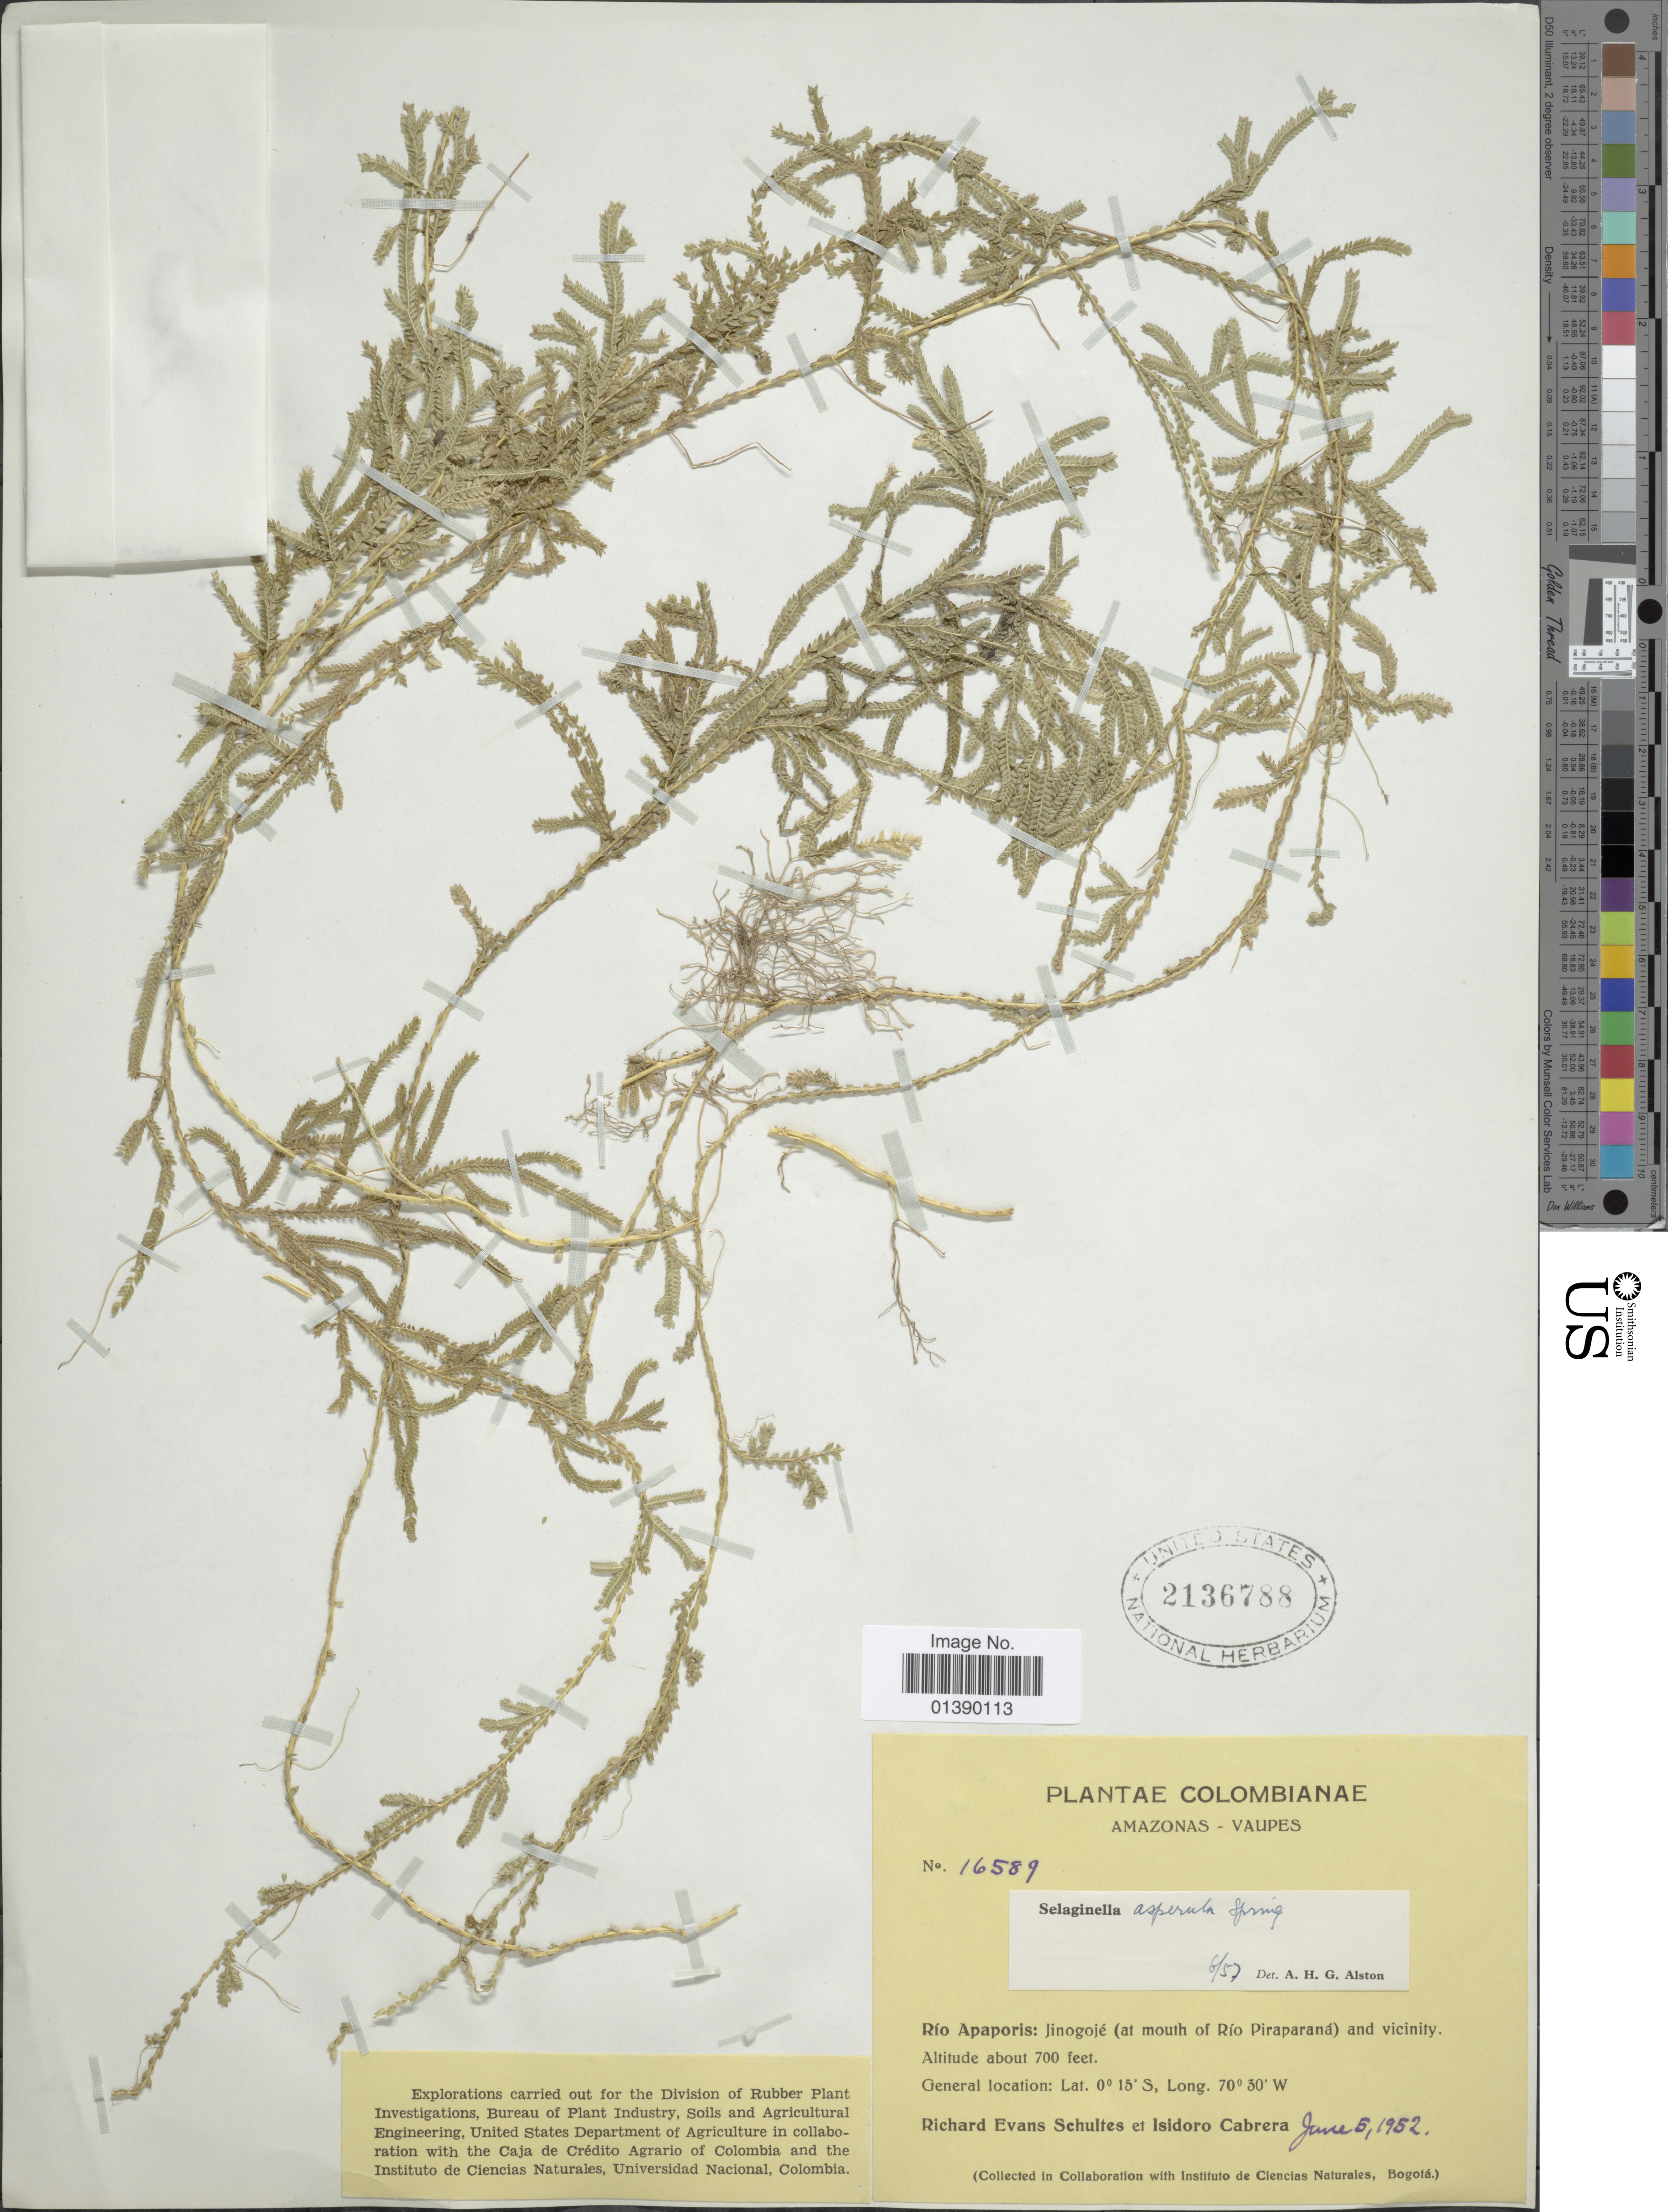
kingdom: Plantae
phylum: Tracheophyta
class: Lycopodiopsida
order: Selaginellales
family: Selaginellaceae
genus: Selaginella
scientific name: Selaginella asperula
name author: Spring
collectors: R. E. Schultes & I. Cabrera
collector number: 16589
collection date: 1952-06-05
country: Colombia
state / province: Vaupés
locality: Amazonas, Río Apaporis: Jinogojé (at mouth of Río Piraparand) and vicinity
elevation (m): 213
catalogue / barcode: US 2136788